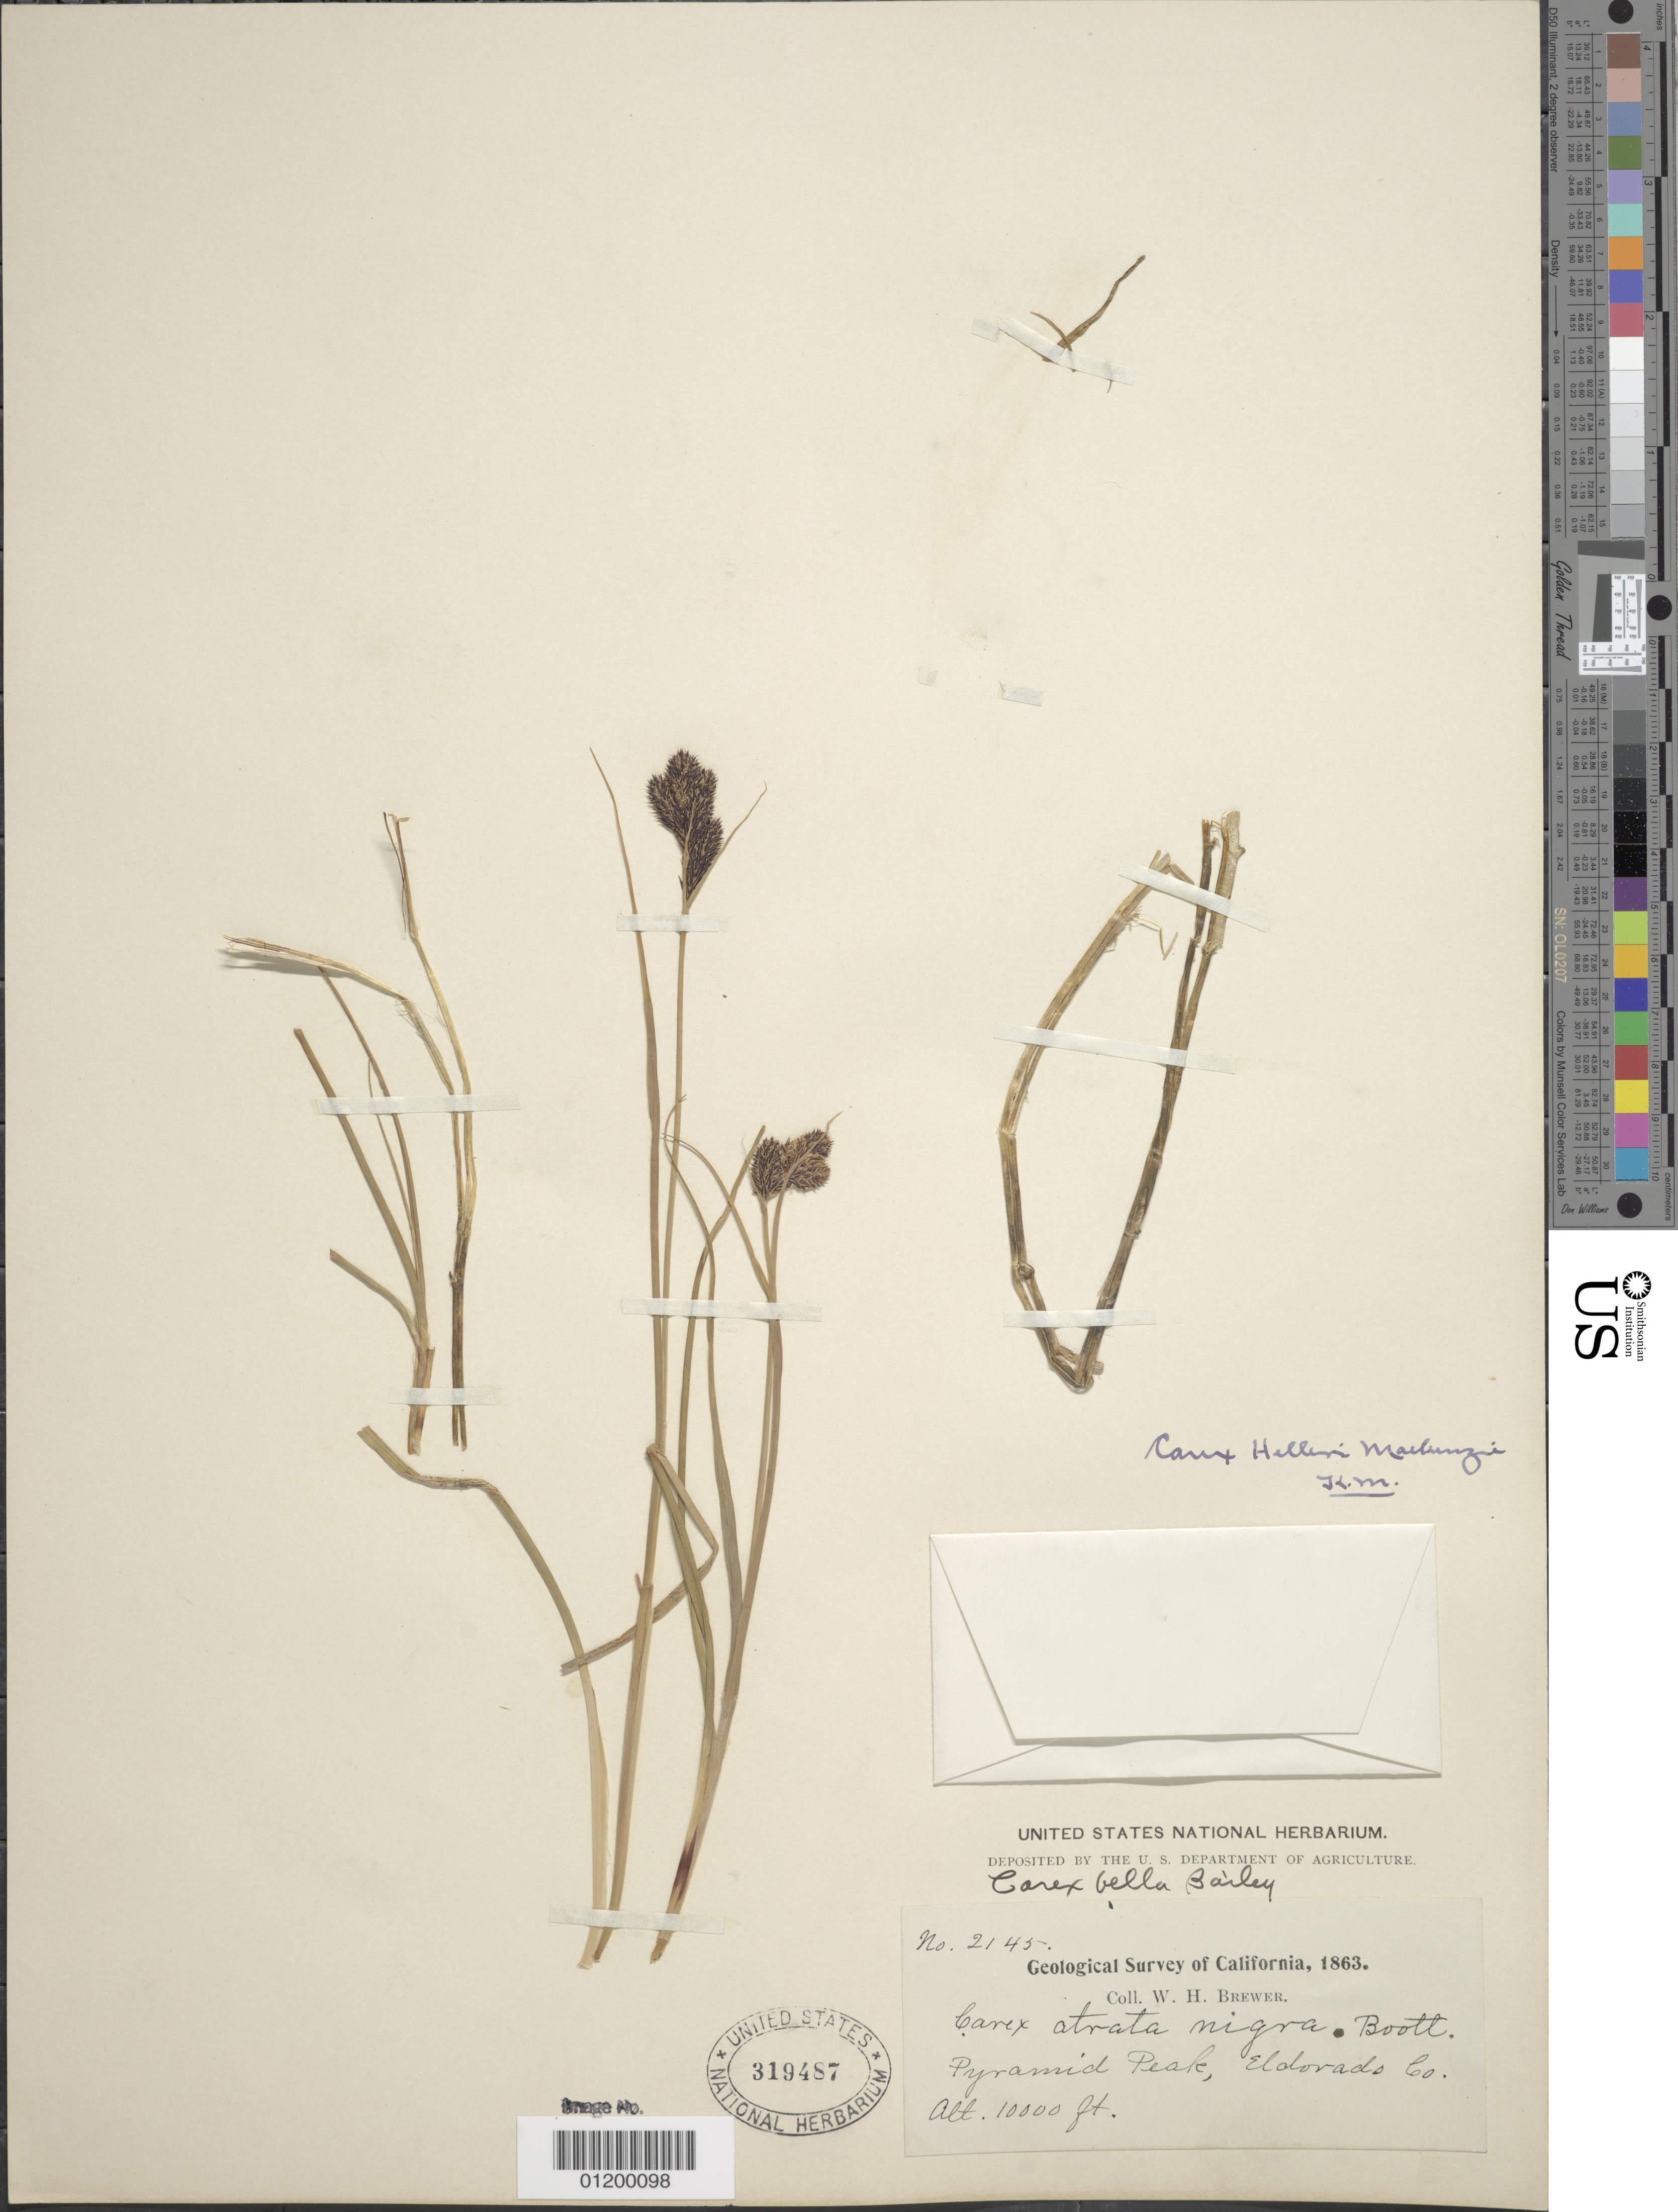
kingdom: Plantae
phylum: Tracheophyta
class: Liliopsida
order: Poales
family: Cyperaceae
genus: Carex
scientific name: Carex helleri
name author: Mack.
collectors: W. H. Brewer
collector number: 2145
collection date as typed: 1863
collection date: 1863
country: United States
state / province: California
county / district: El Dorado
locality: Pyramid Peak.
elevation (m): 3048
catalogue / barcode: US 319487